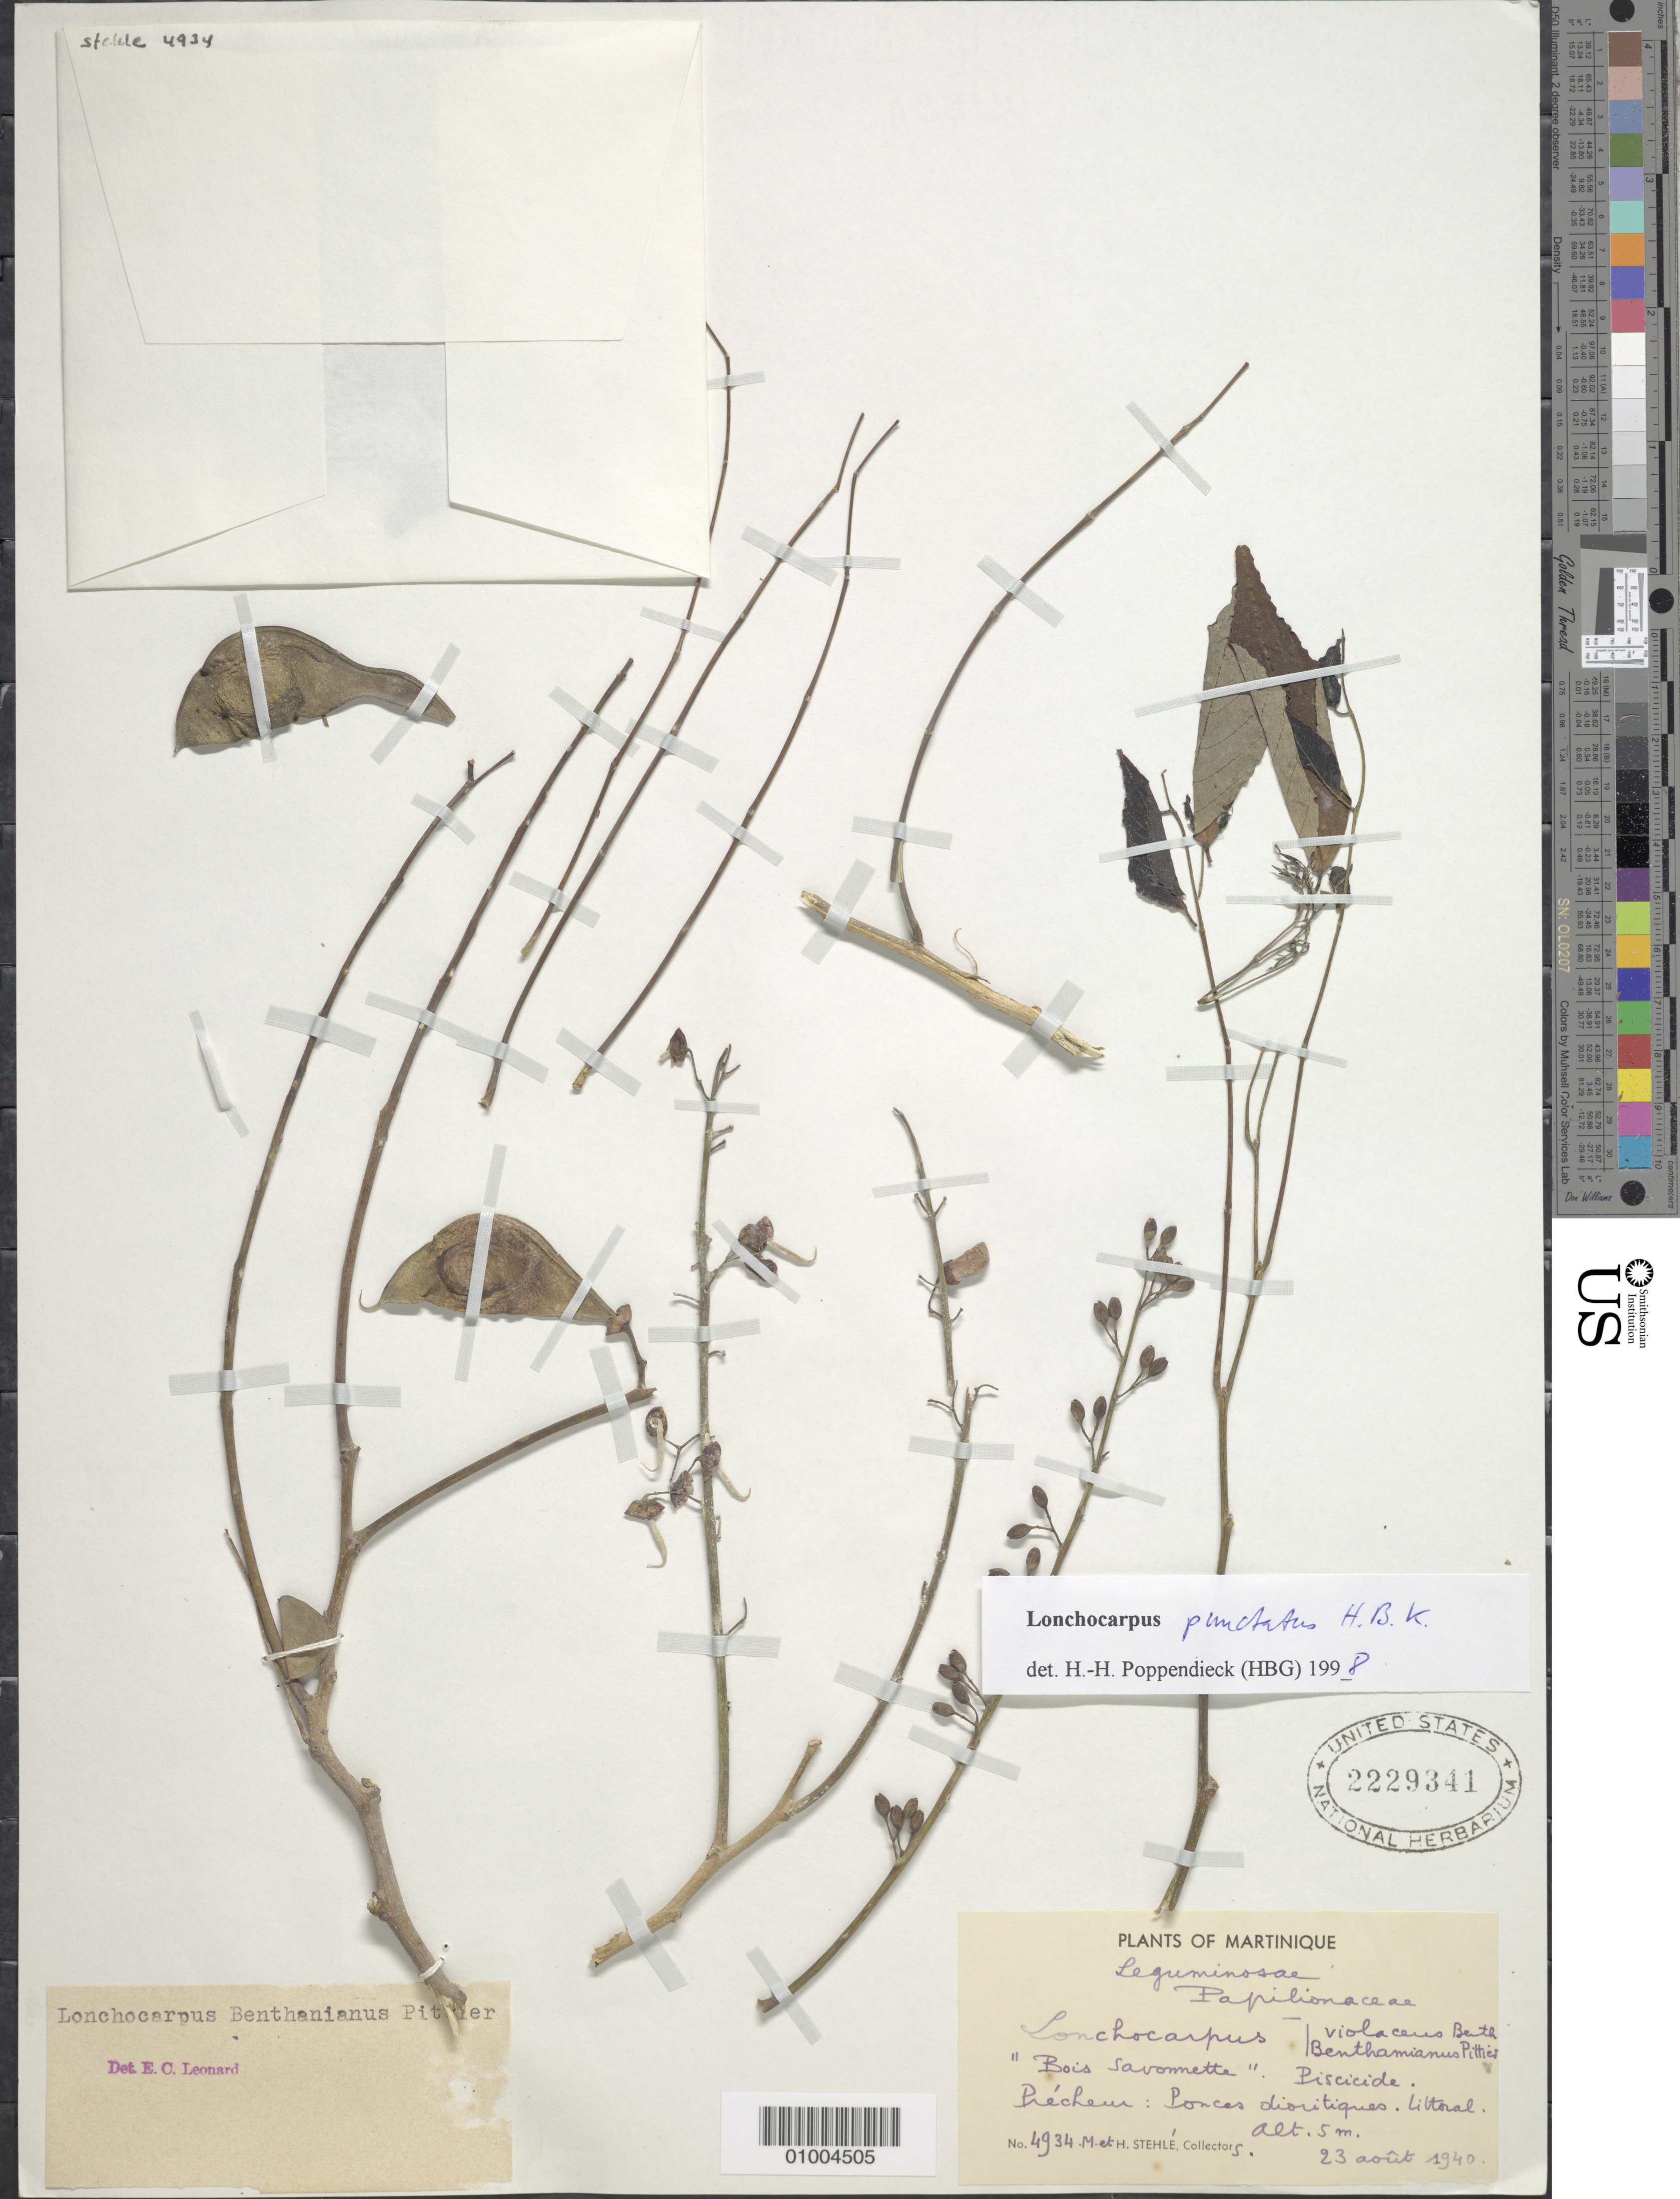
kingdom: Plantae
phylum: Tracheophyta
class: Magnoliopsida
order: Fabales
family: Fabaceae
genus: Lonchocarpus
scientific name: Lonchocarpus punctatus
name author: Kunth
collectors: H. Stehlé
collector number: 4934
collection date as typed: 23 Apr 1940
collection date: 1940-04-23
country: Martinique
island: Martinique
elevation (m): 5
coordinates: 0 N, 0 E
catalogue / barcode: US 2229341